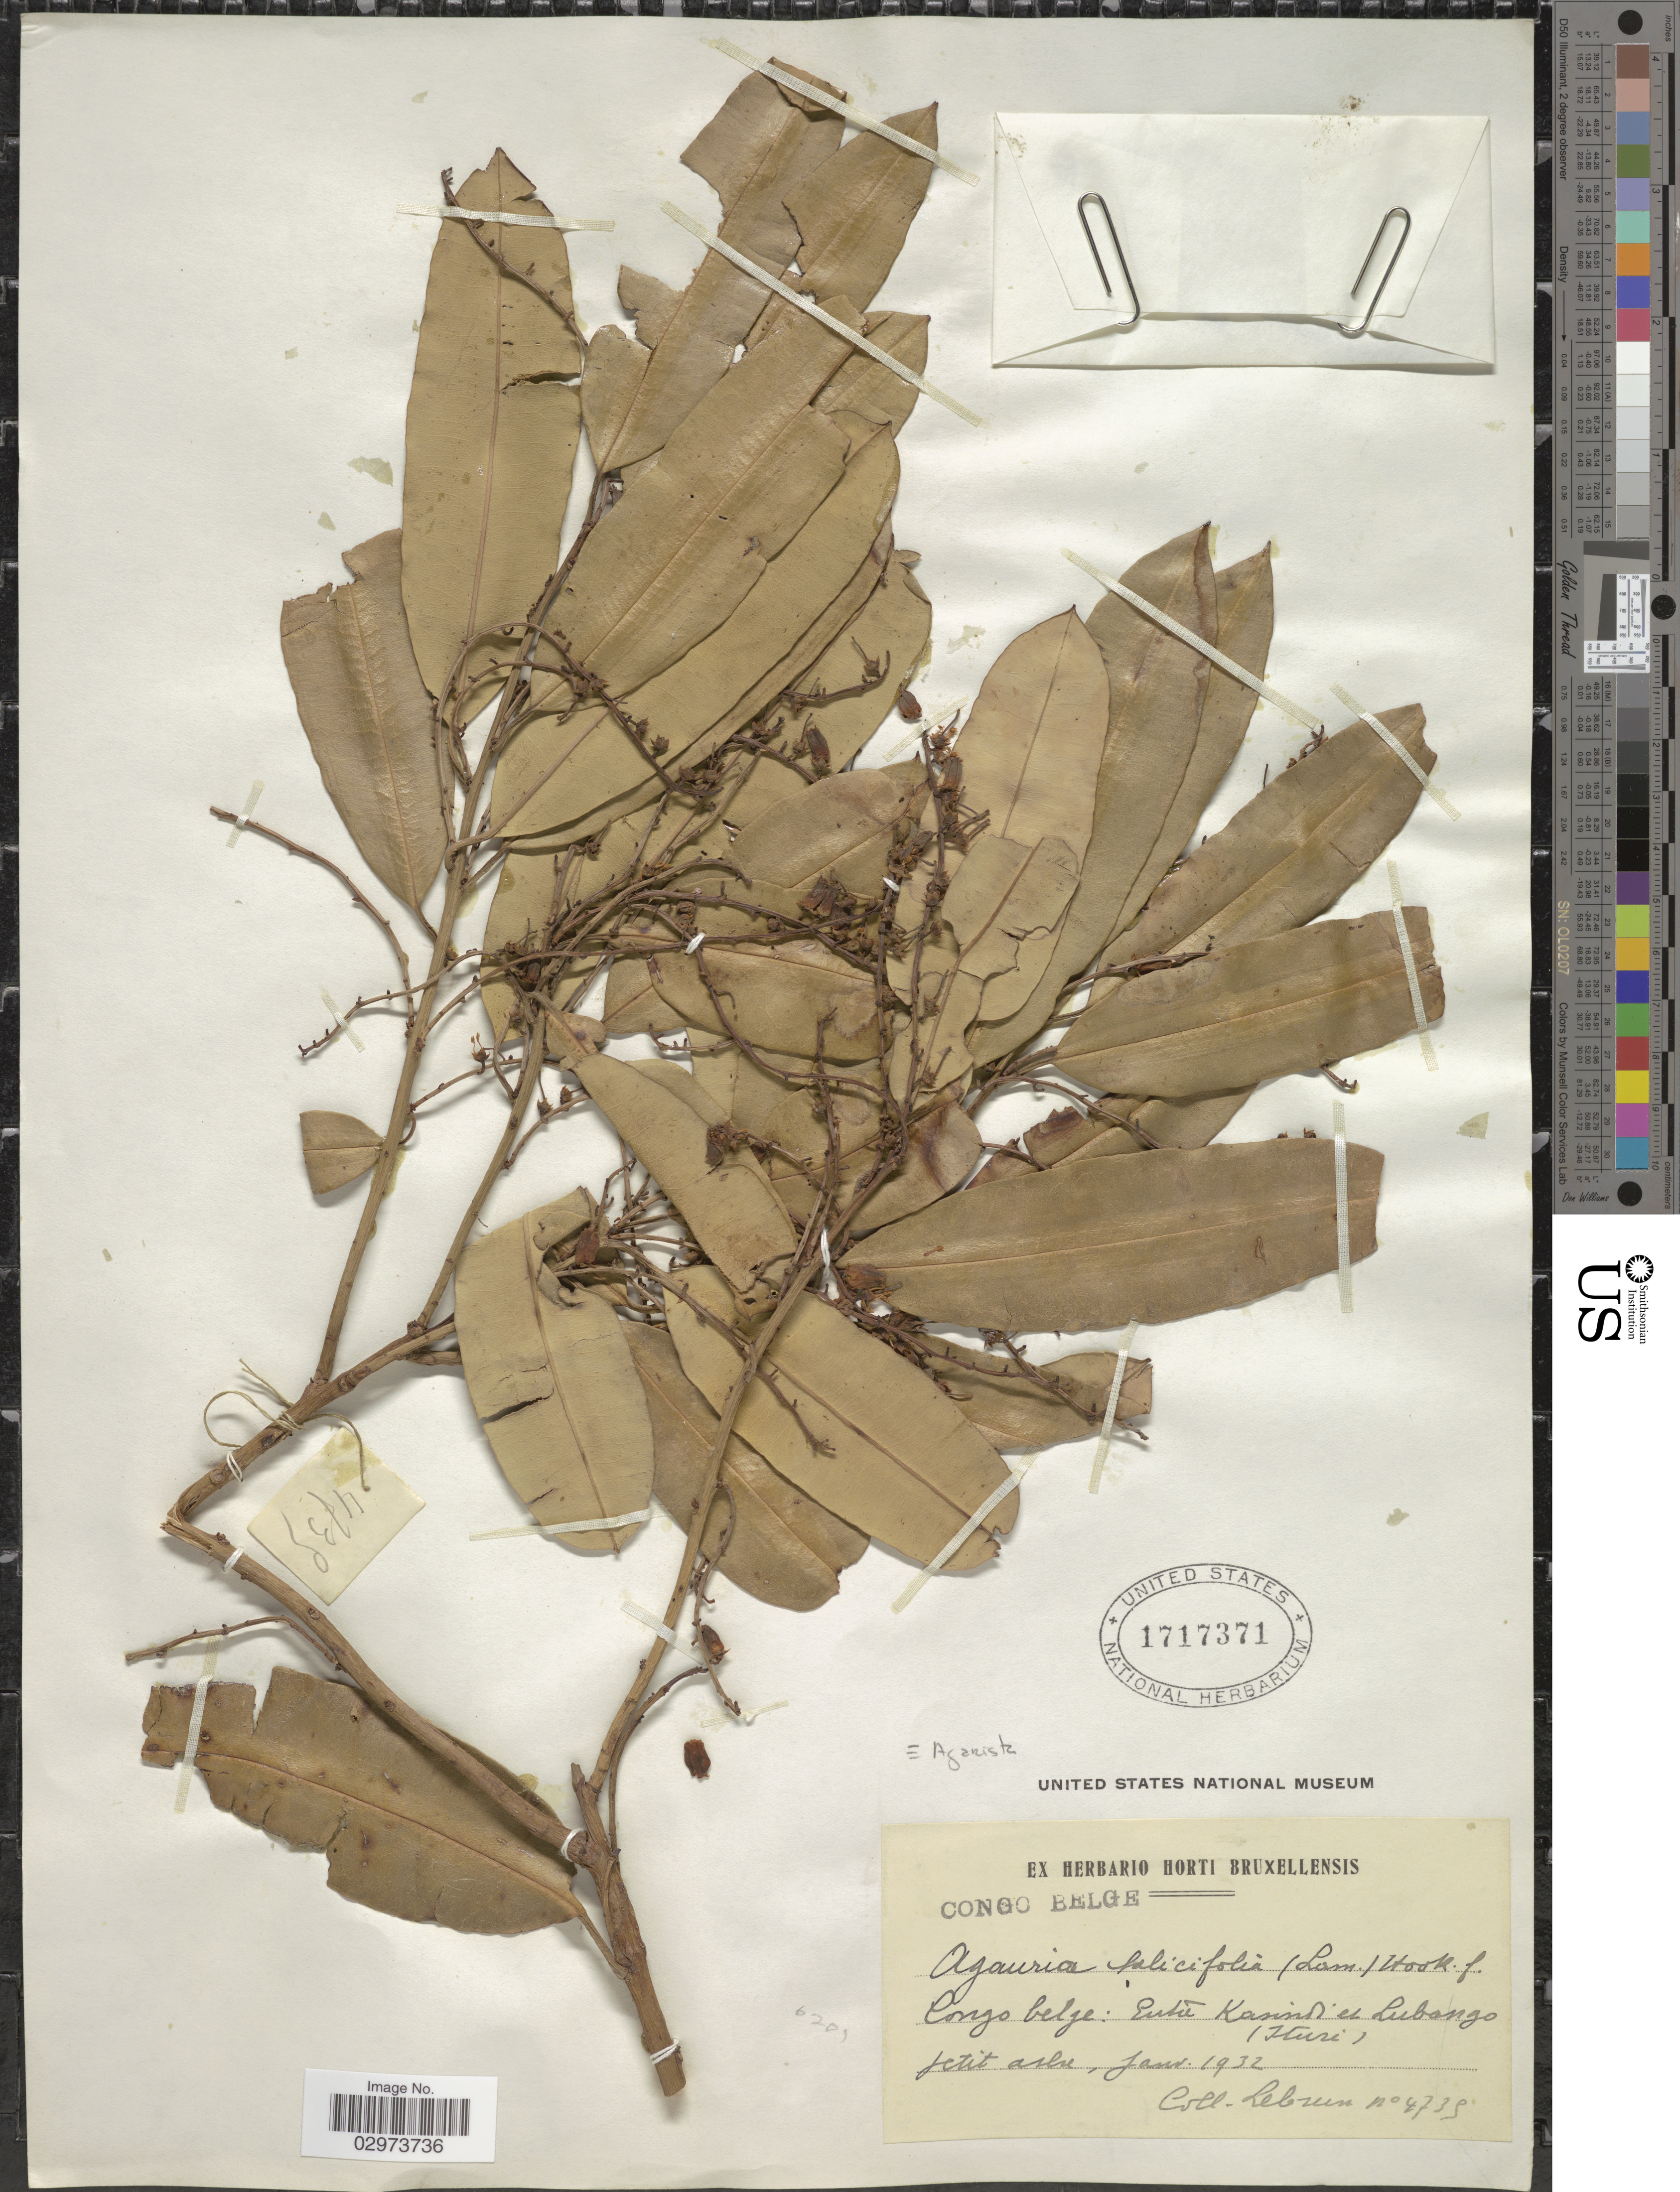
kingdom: Plantae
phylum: Tracheophyta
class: Magnoliopsida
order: Ericales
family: Ericaceae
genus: Agarista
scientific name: Agarista salicifolia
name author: (Lam.) G. Don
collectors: J.A. Lebrun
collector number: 4735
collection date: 1932-01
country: Congo, Democratic Republic of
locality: Congo belge: Entre Kasindi et Lubango (Ituri).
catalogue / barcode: US 1717371